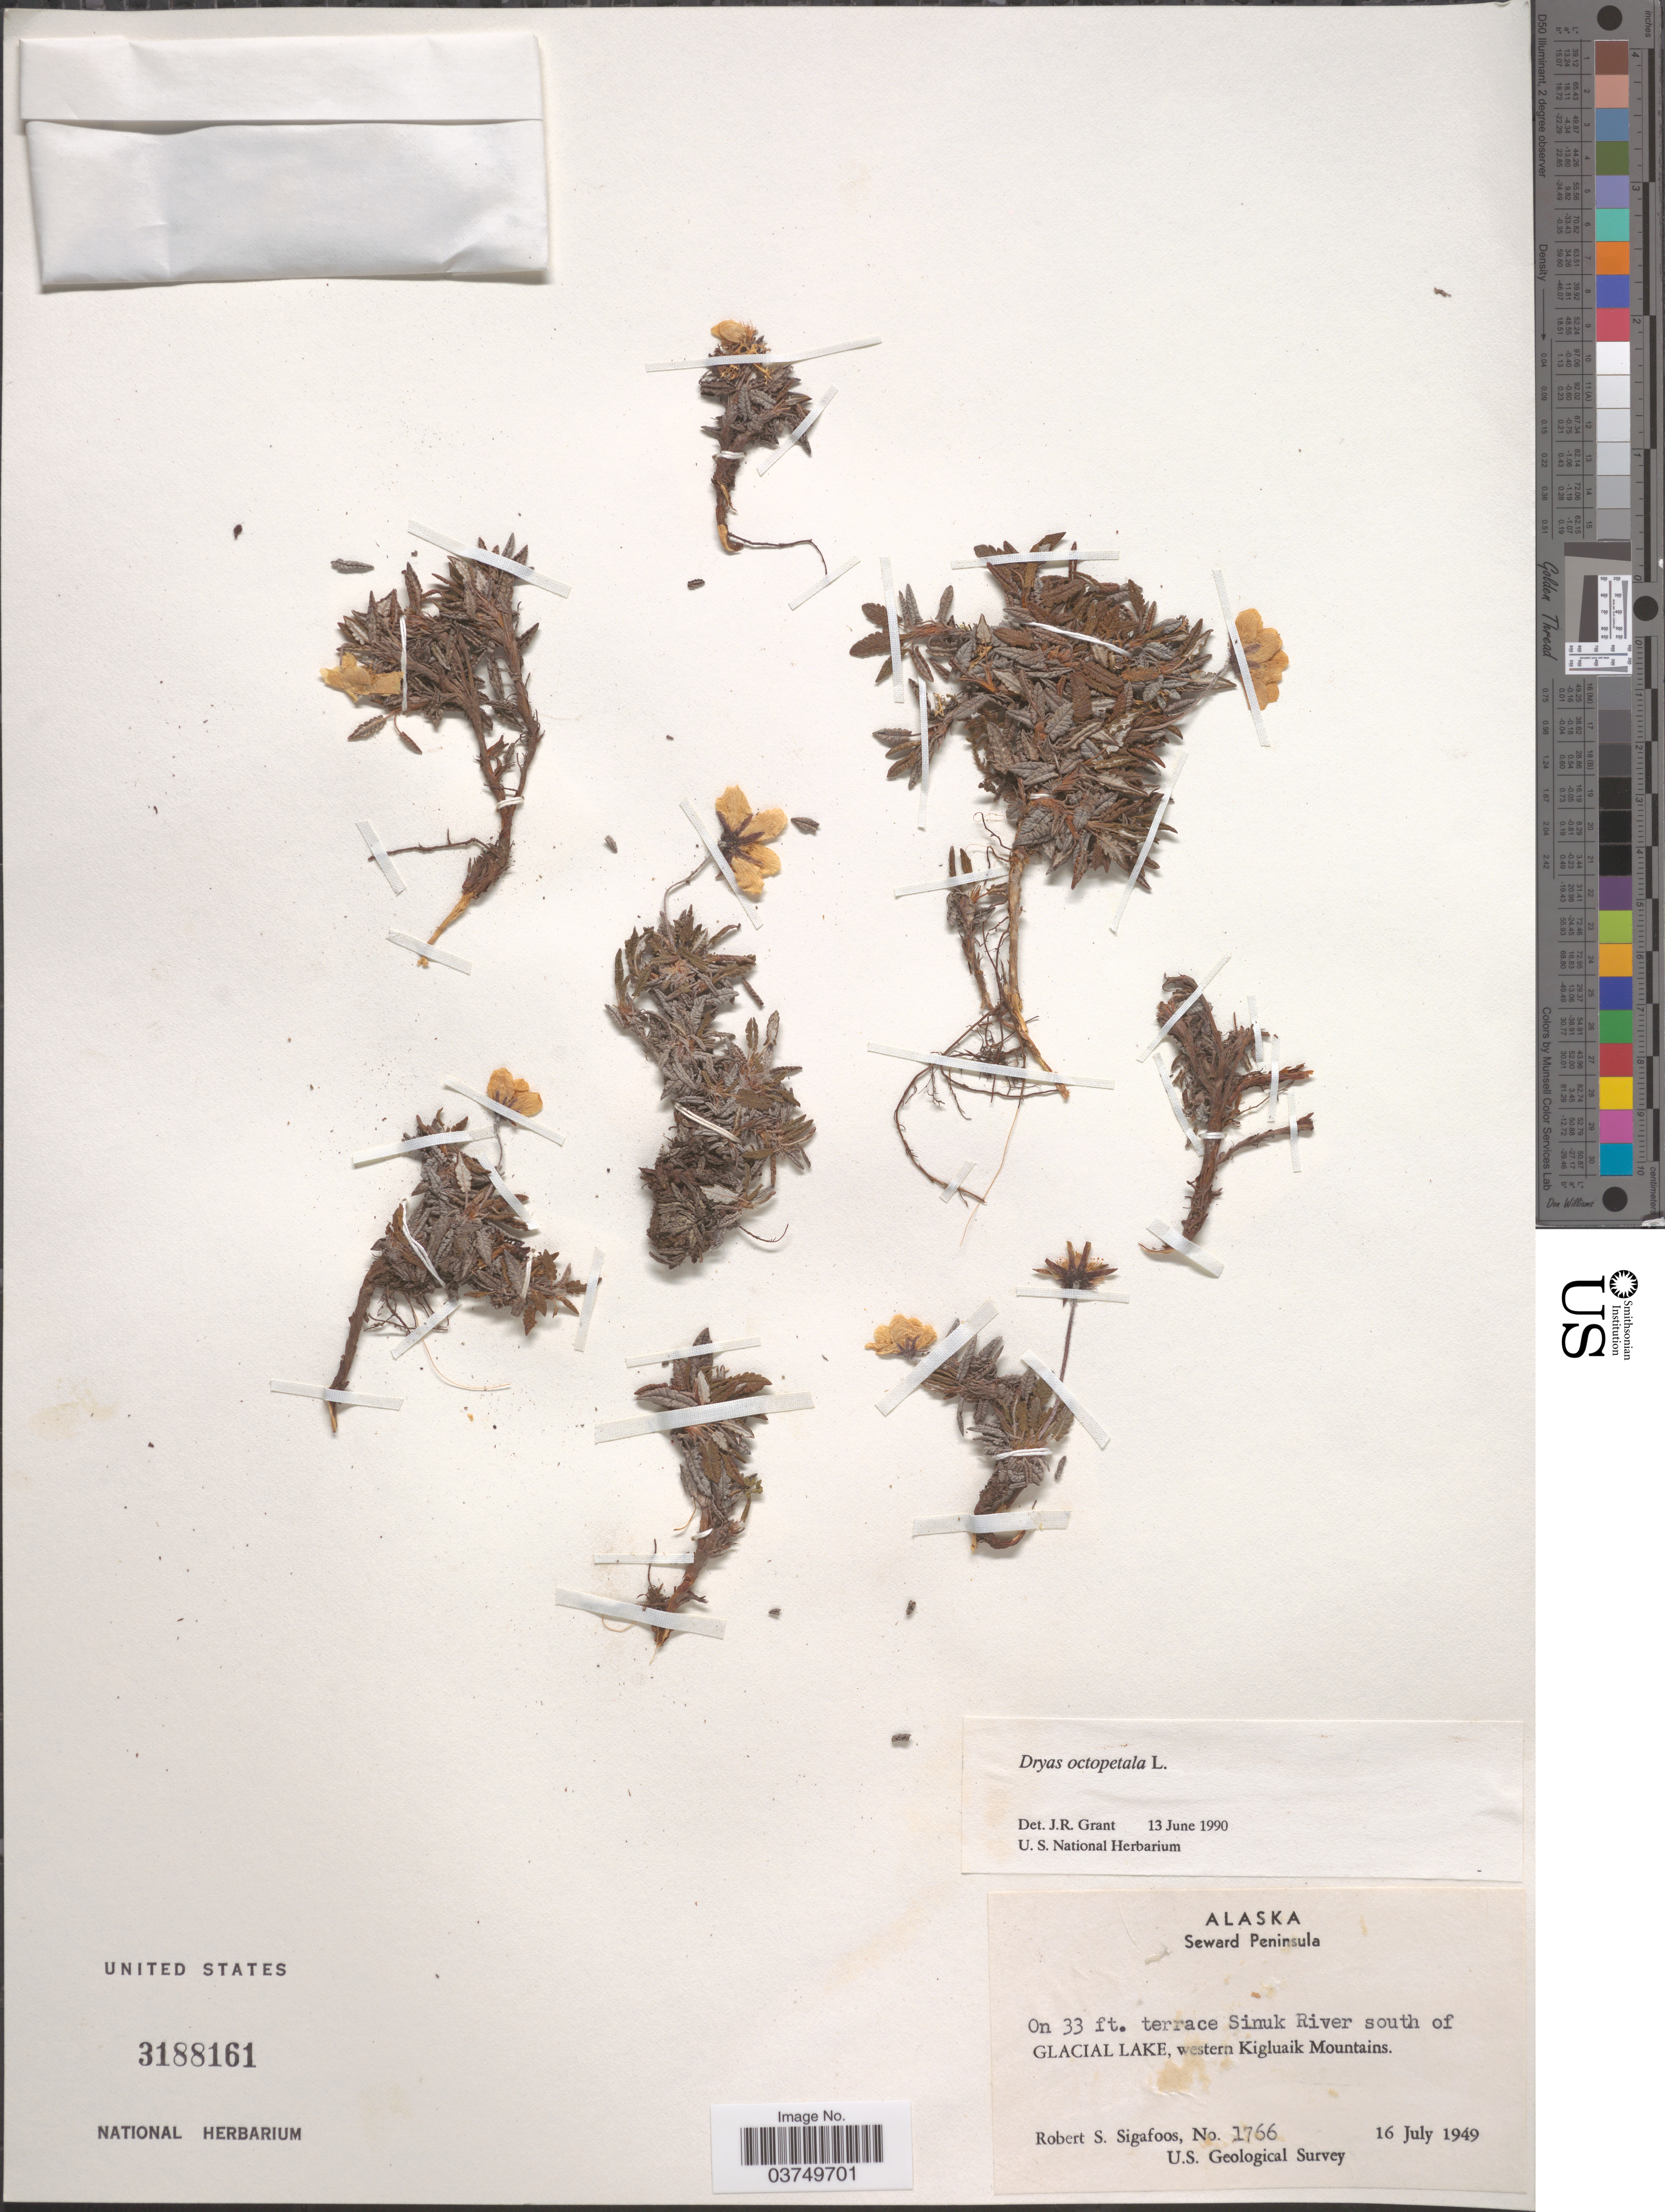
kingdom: Plantae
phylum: Tracheophyta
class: Magnoliopsida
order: Rosales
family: Rosaceae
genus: Dryas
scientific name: Dryas octopetala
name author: L.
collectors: R. Sigafoos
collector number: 1766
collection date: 1949-07-16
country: United States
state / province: Alaska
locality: Seward Peninsula. On terrace Sinuk River south of Glacial Lake, western Kigluaik Mountains.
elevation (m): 10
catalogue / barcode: US 3188161